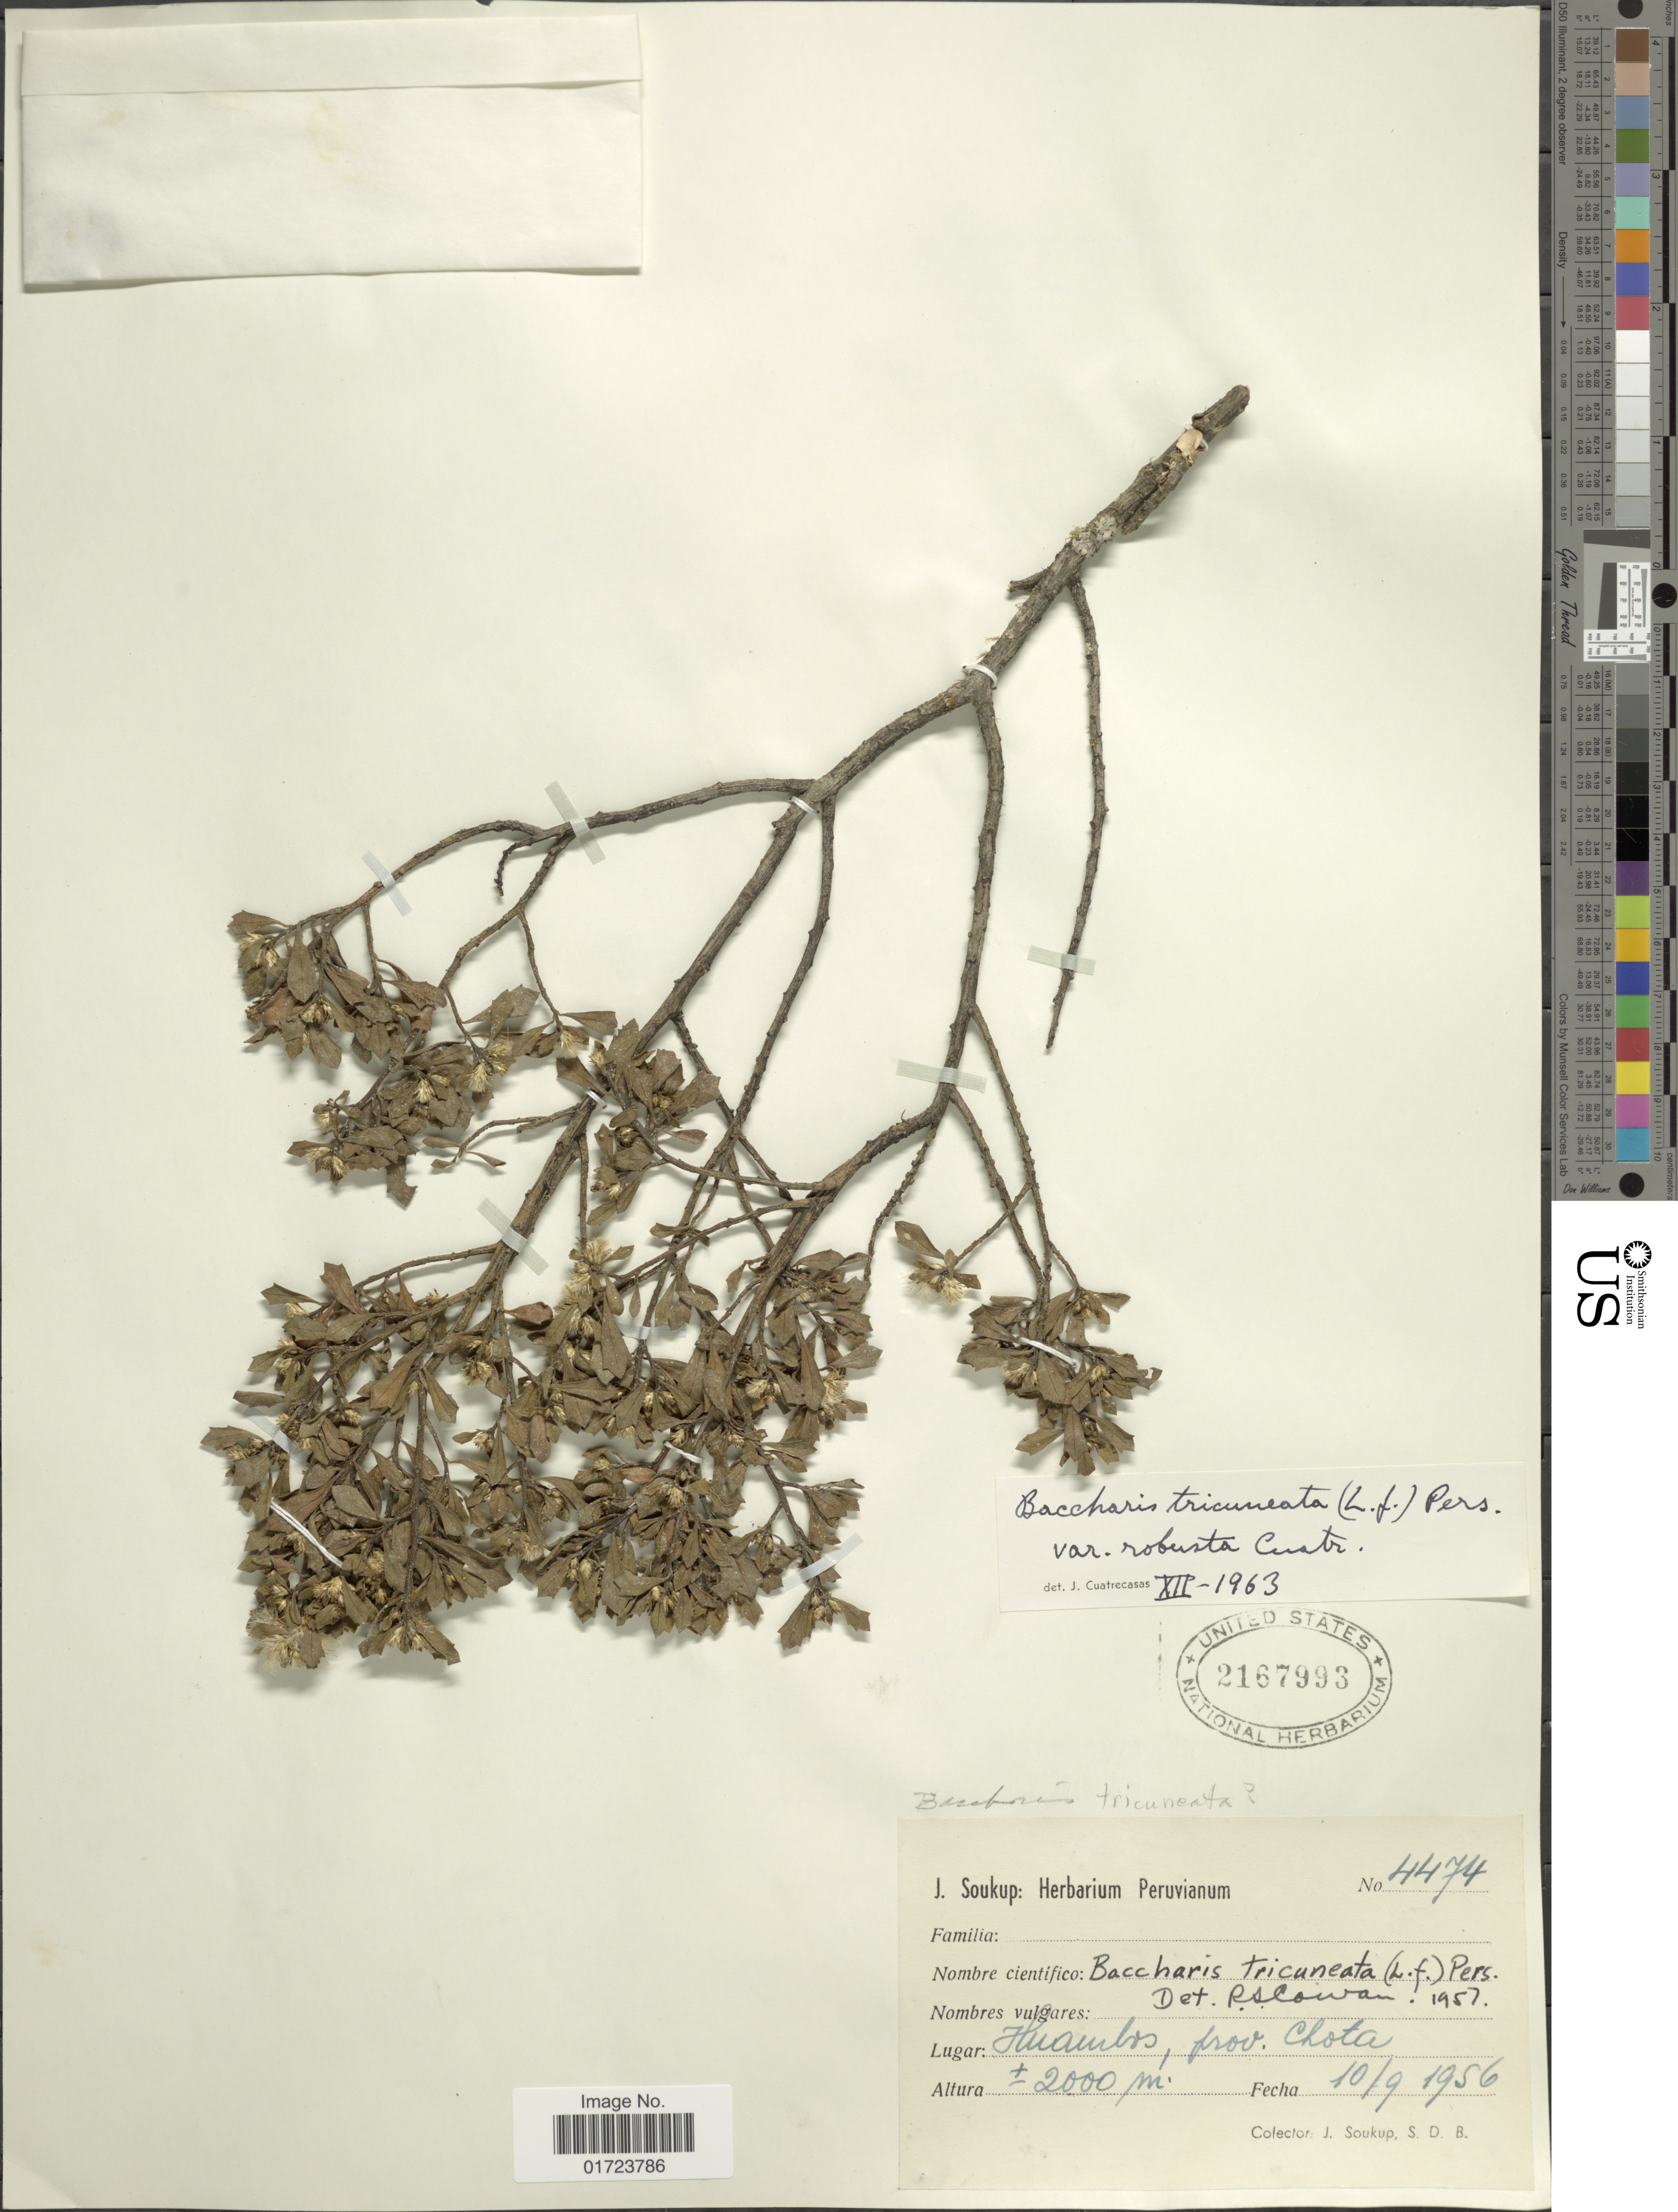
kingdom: Plantae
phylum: Tracheophyta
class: Magnoliopsida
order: Asterales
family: Asteraceae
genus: Baccharis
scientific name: Baccharis tricuneata var. robusta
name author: Cuatrec.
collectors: J. Soukup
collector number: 4474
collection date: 1956-09-10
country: Peru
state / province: Cajamarca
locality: Huambos, prov. Chota.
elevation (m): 2000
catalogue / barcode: US 2167993